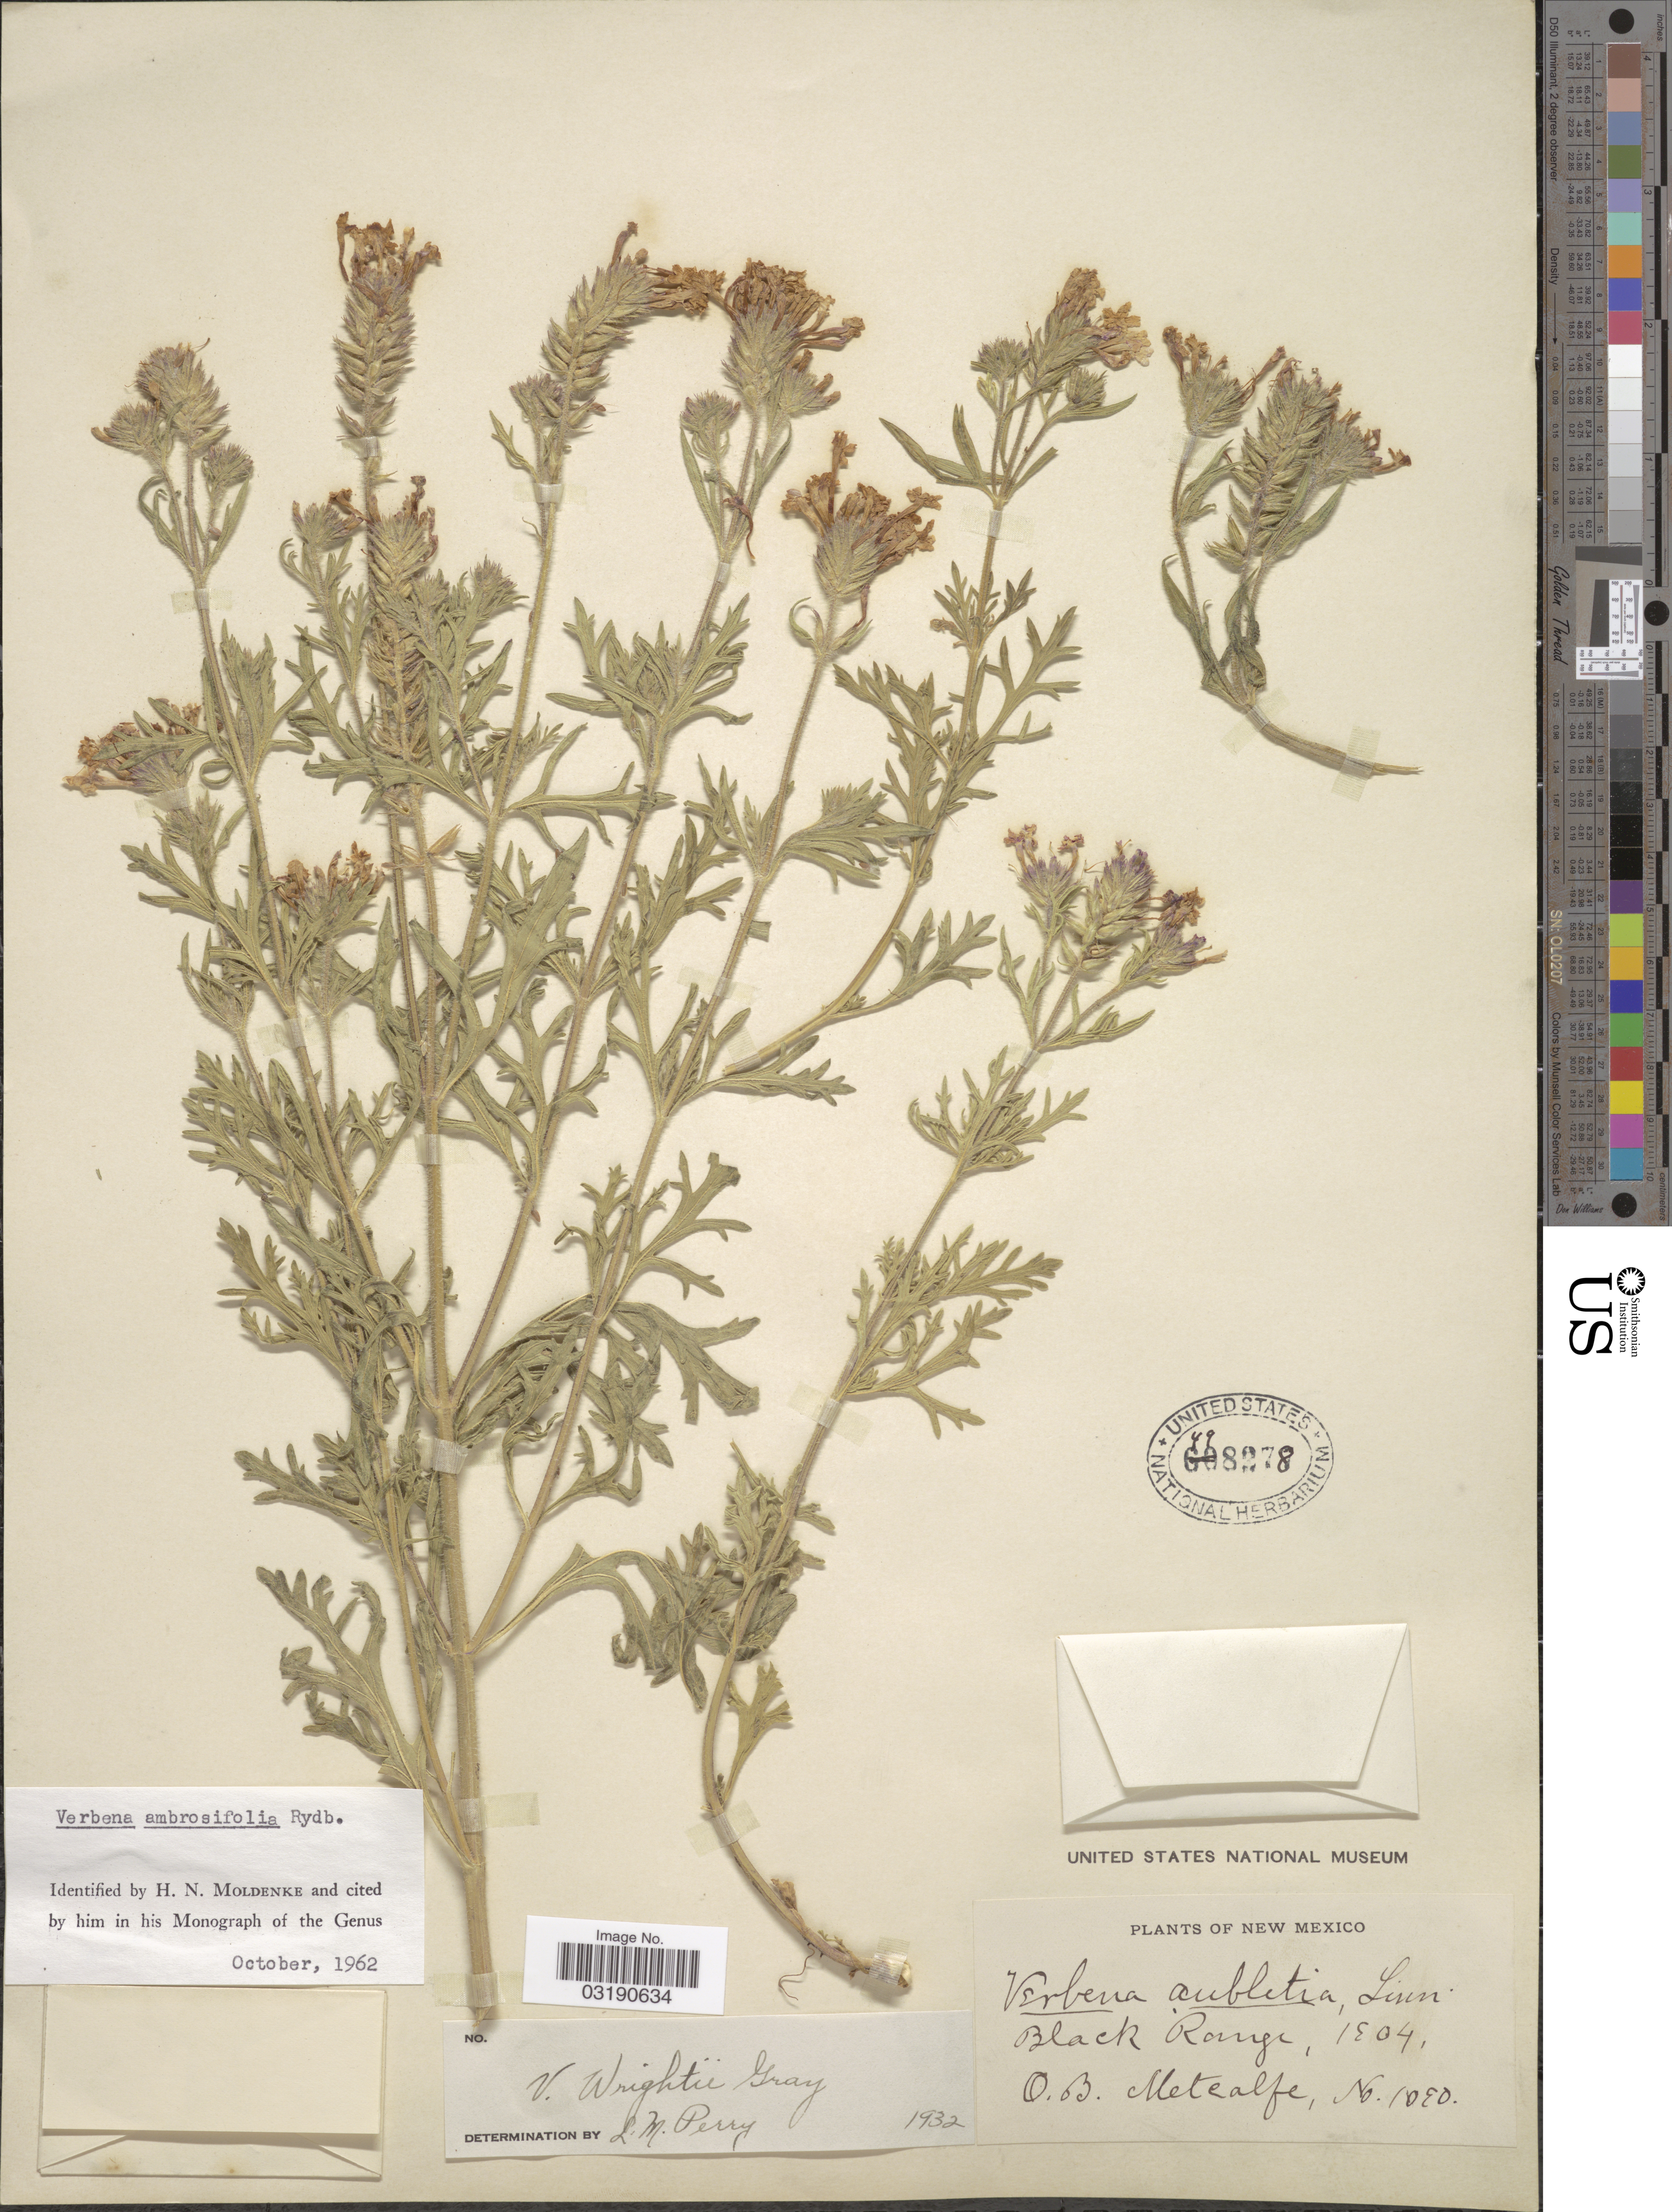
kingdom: Plantae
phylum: Tracheophyta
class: Magnoliopsida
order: Lamiales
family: Verbenaceae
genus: Verbena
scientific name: Verbena ambrosiifolia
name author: Rydb. ex Small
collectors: O. B. Metcalfe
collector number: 1090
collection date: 1904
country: United States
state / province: New Mexico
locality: Black Range.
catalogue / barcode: US 498278